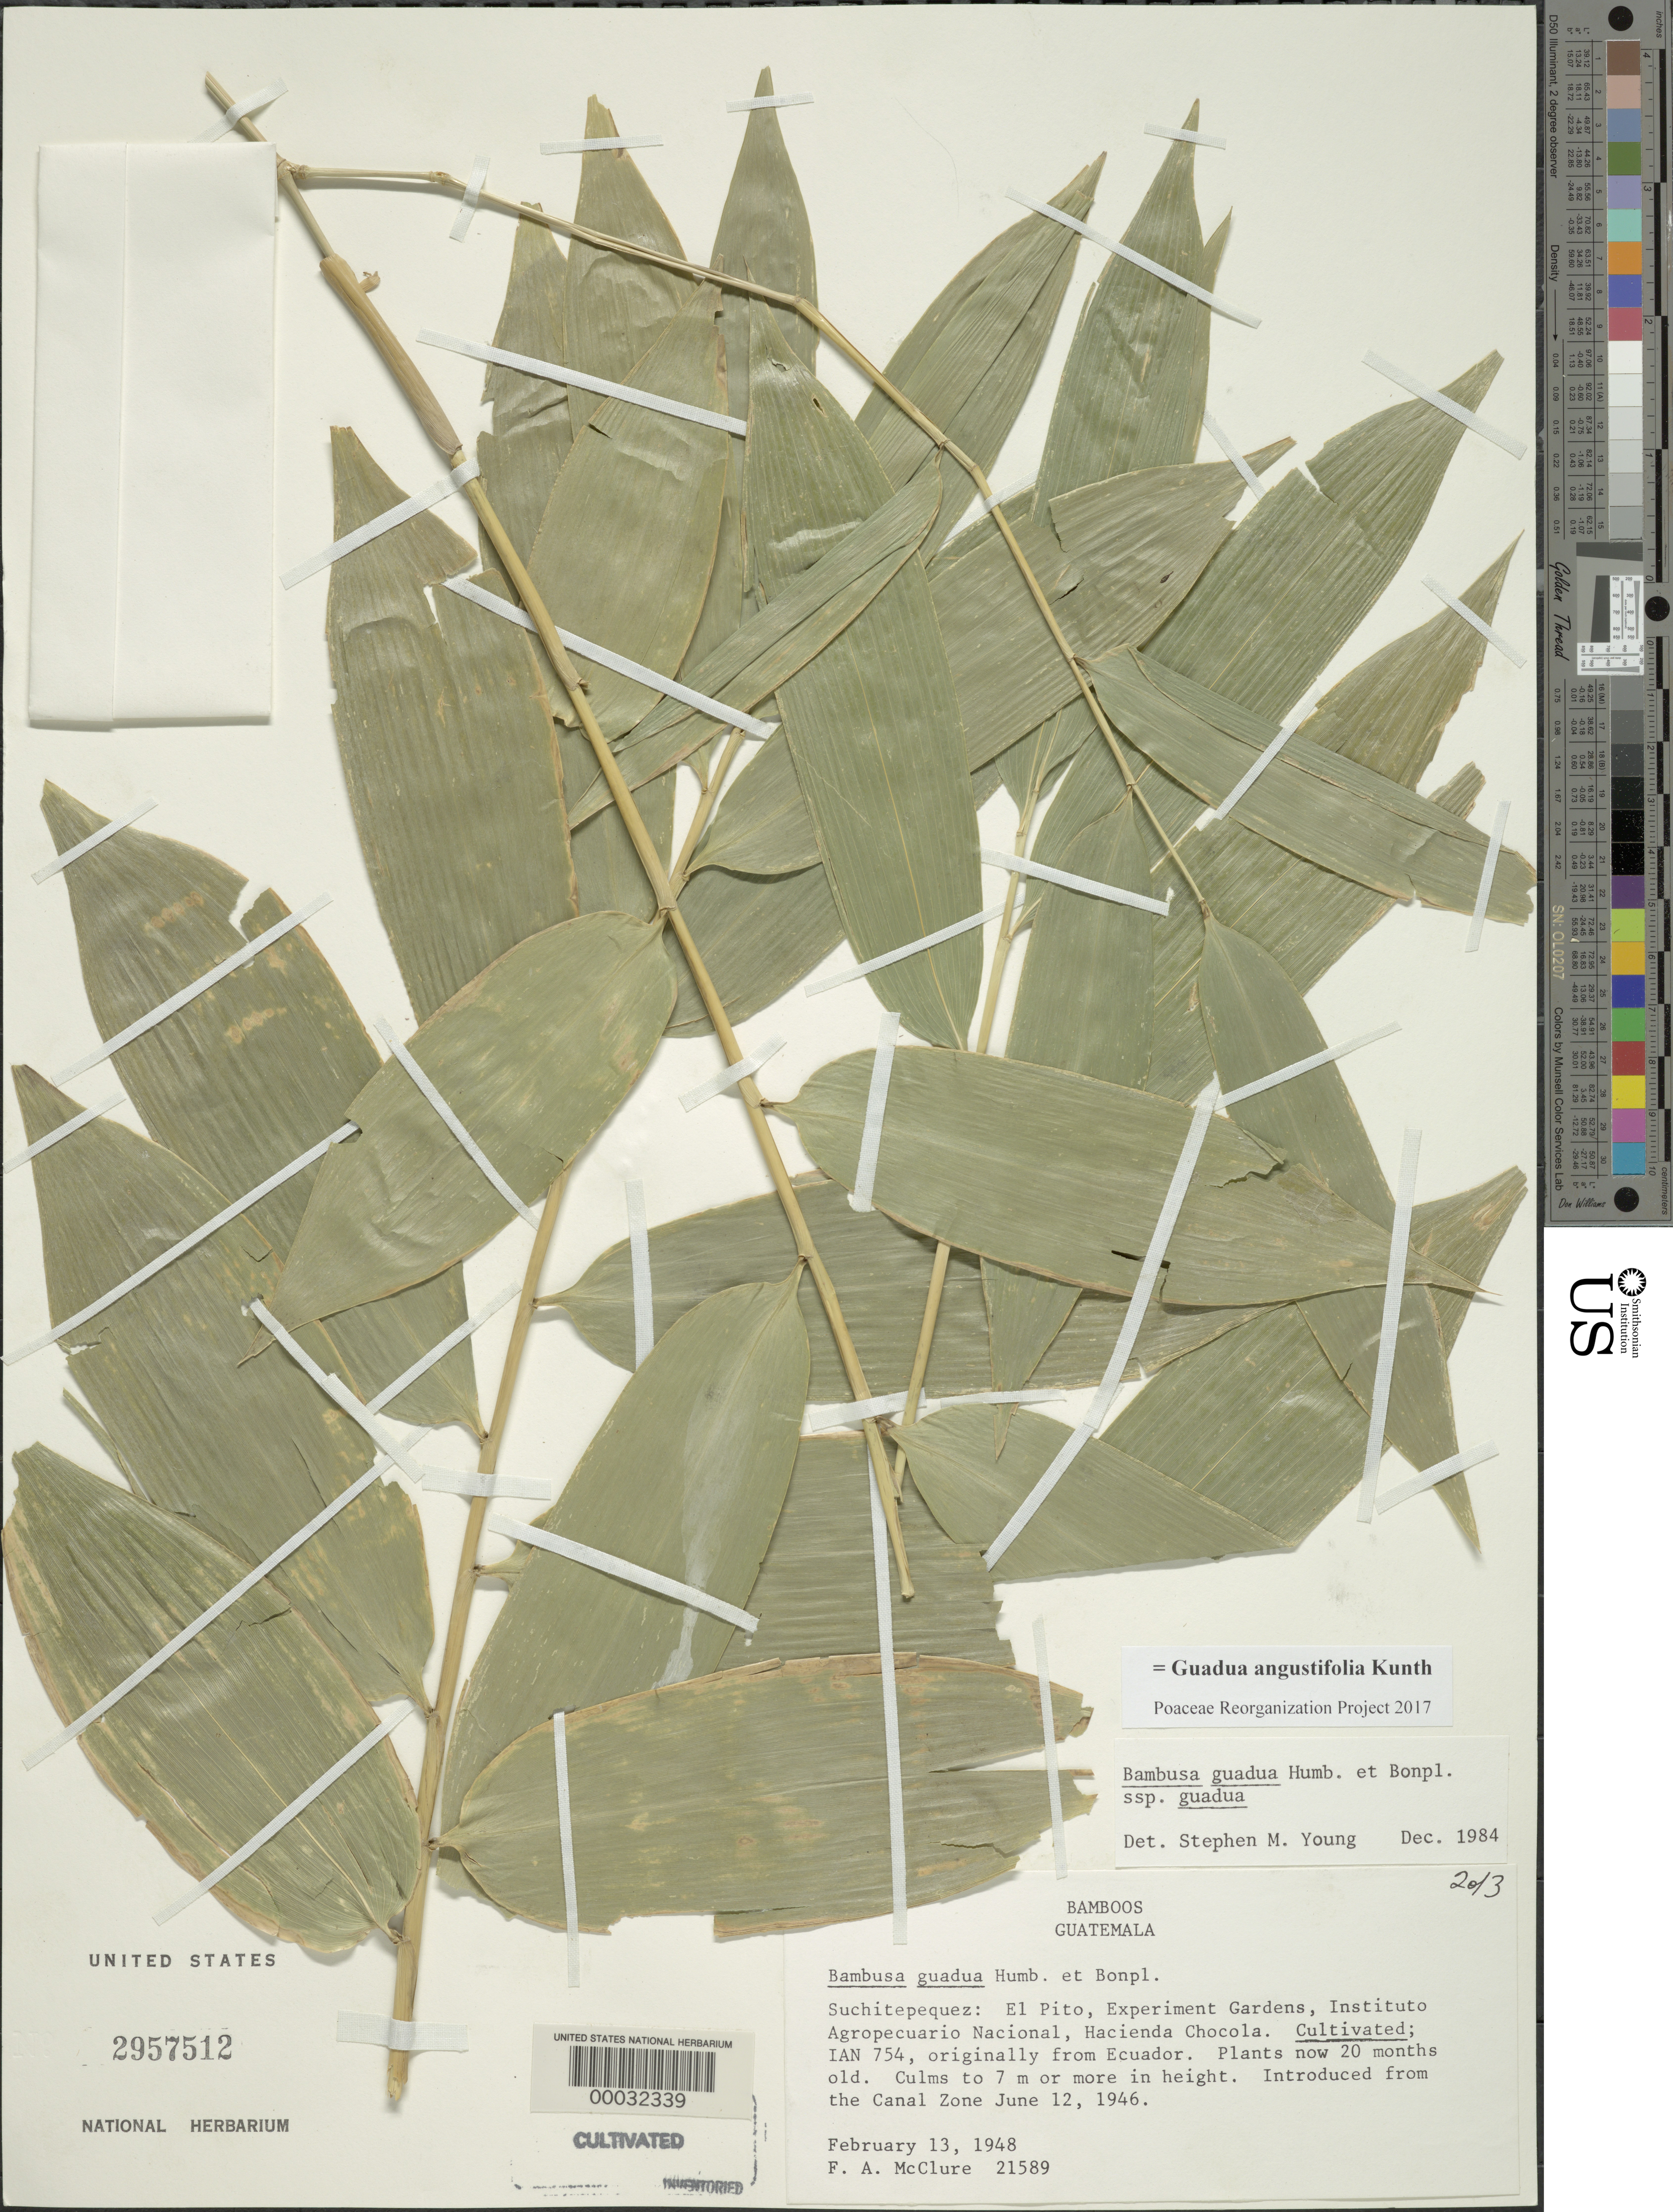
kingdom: Plantae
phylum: Tracheophyta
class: Liliopsida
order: Poales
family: Poaceae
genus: Guadua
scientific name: Guadua angustifolia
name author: Kunth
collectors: F. A. McClure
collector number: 21589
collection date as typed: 13 Feb 1948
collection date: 1948-02-13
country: Guatemala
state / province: Suchitepéquez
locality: Hacienda Chocola; El Pito, Experiment Gardens, Institutio Agropecuario Nacional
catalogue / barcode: US 2957512